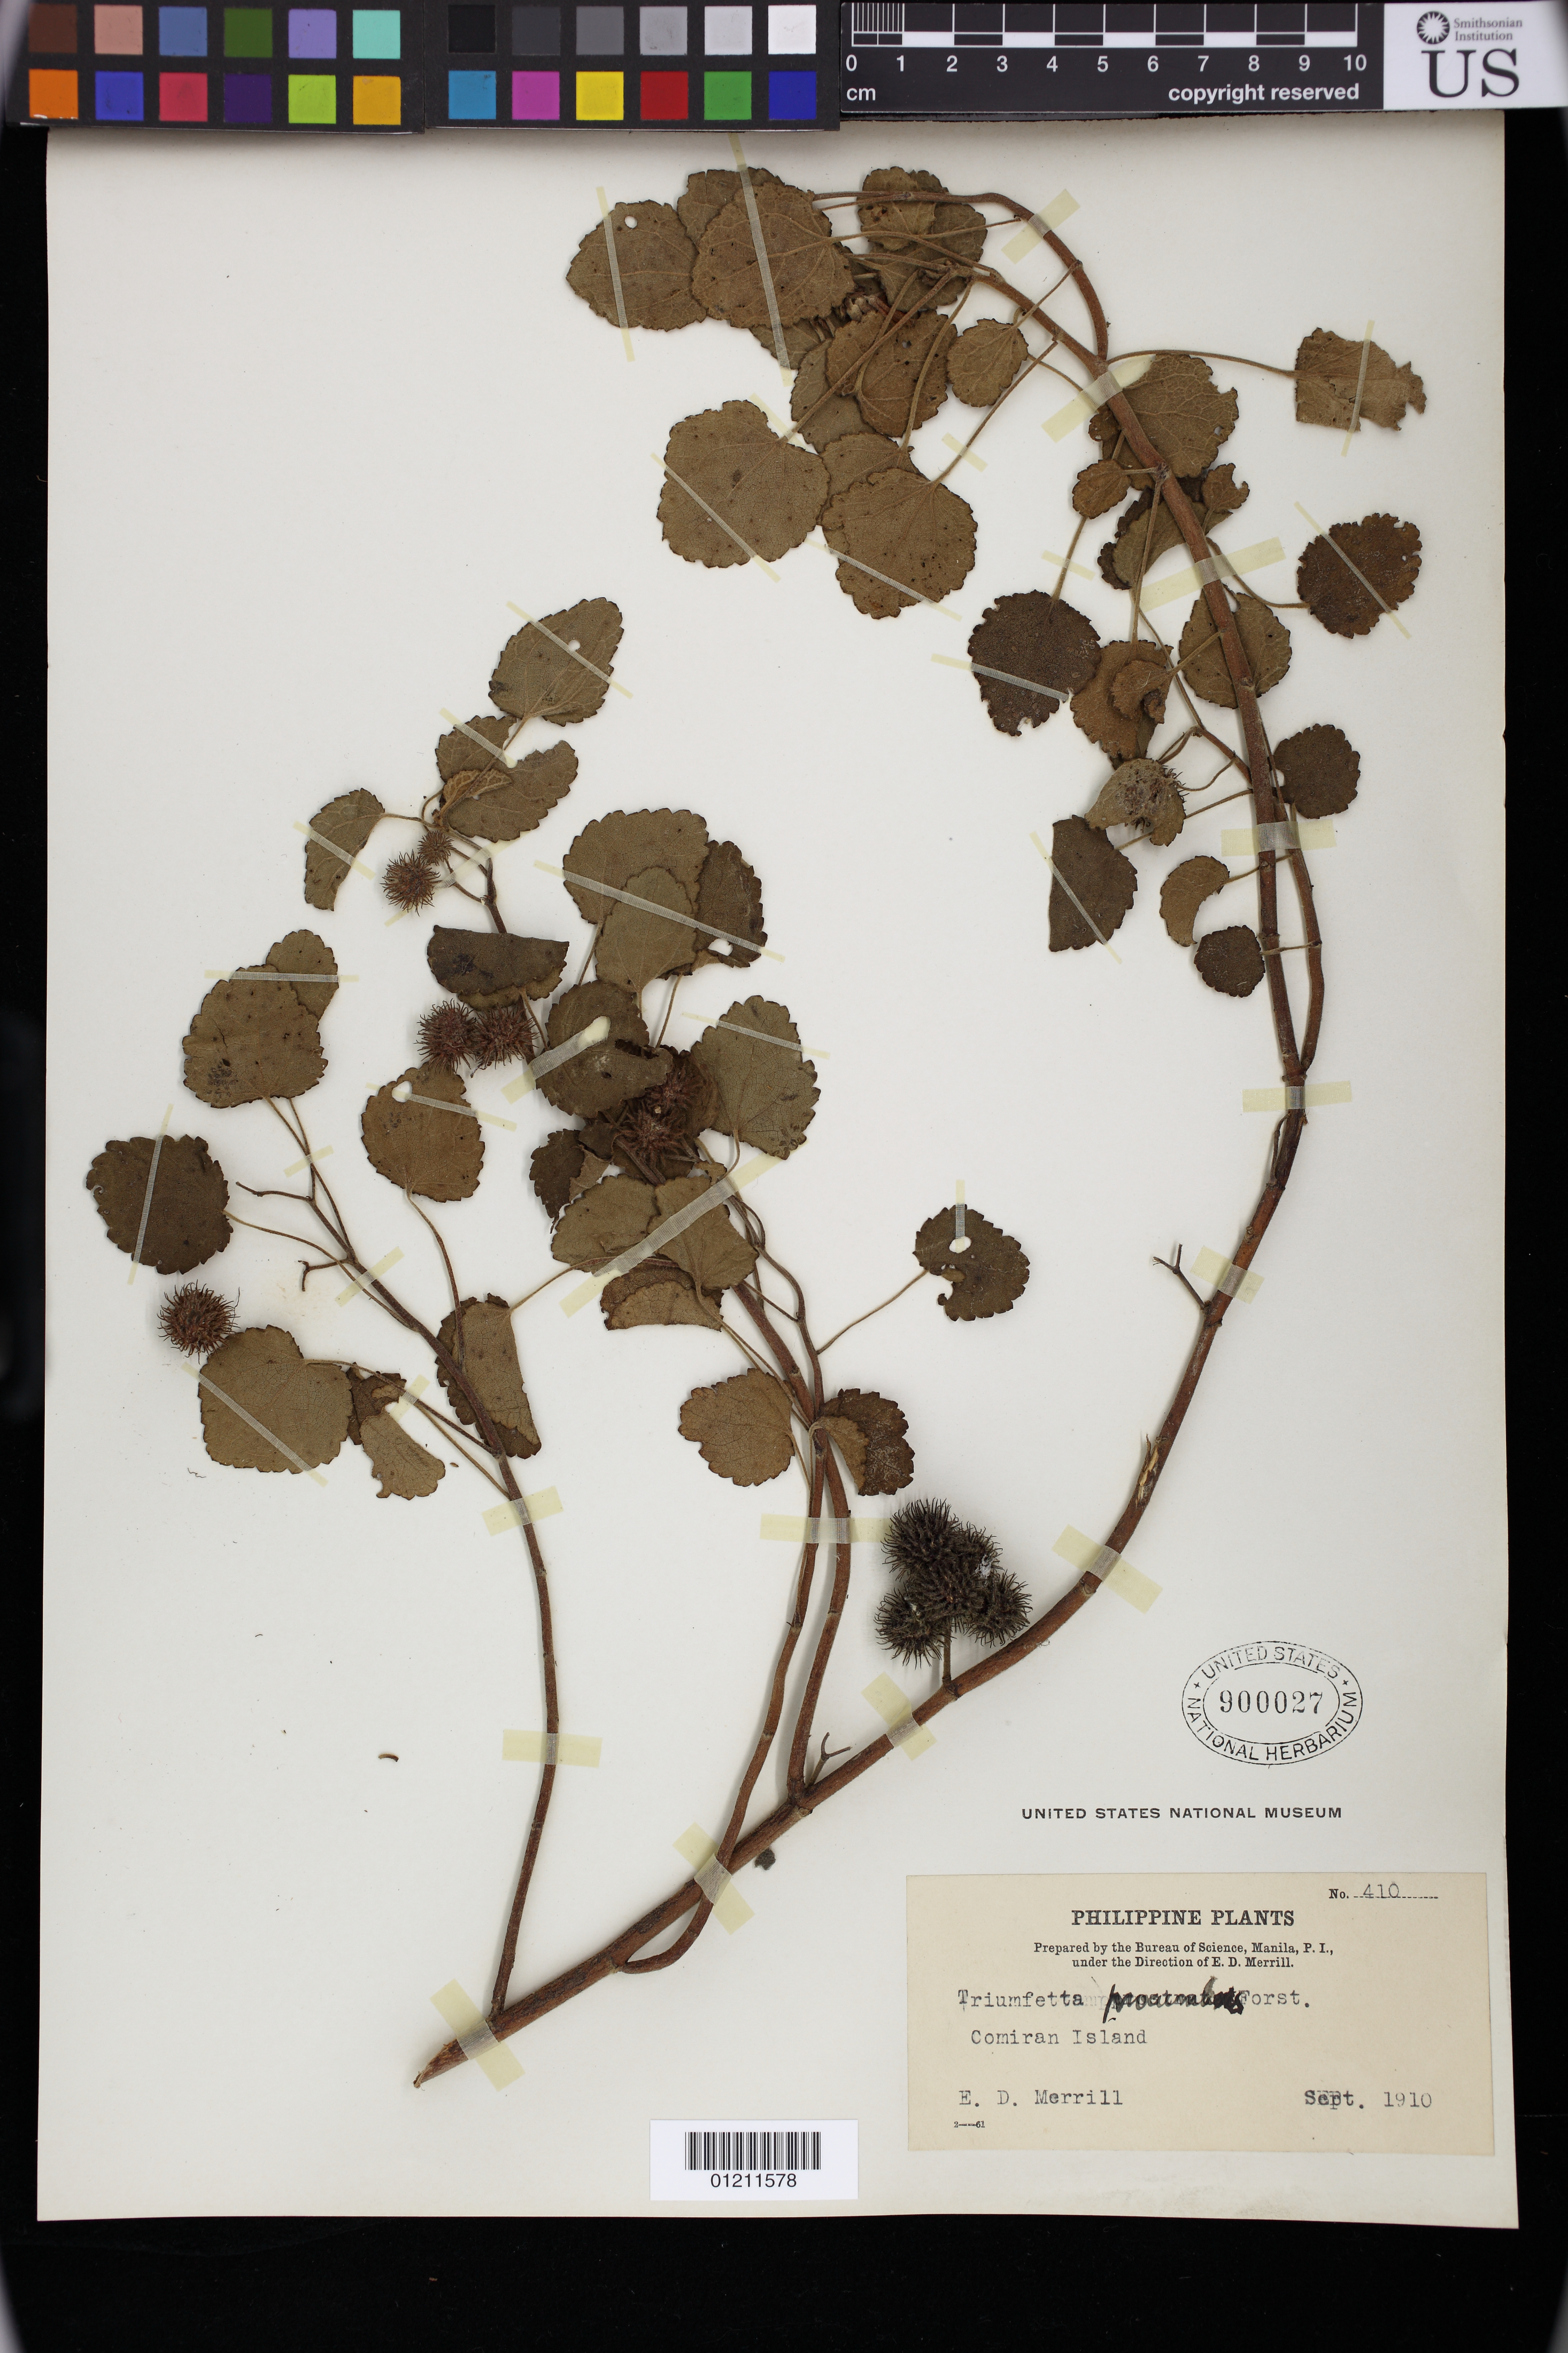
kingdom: Plantae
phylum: Tracheophyta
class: Magnoliopsida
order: Malvales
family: Malvaceae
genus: Triumfetta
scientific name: Triumfetta procumbens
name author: G. Forst.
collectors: E. D. Merrill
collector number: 410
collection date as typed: Sep 1910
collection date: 1910-09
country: Philippines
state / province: Mimaropa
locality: Comiran Island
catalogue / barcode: US 900027